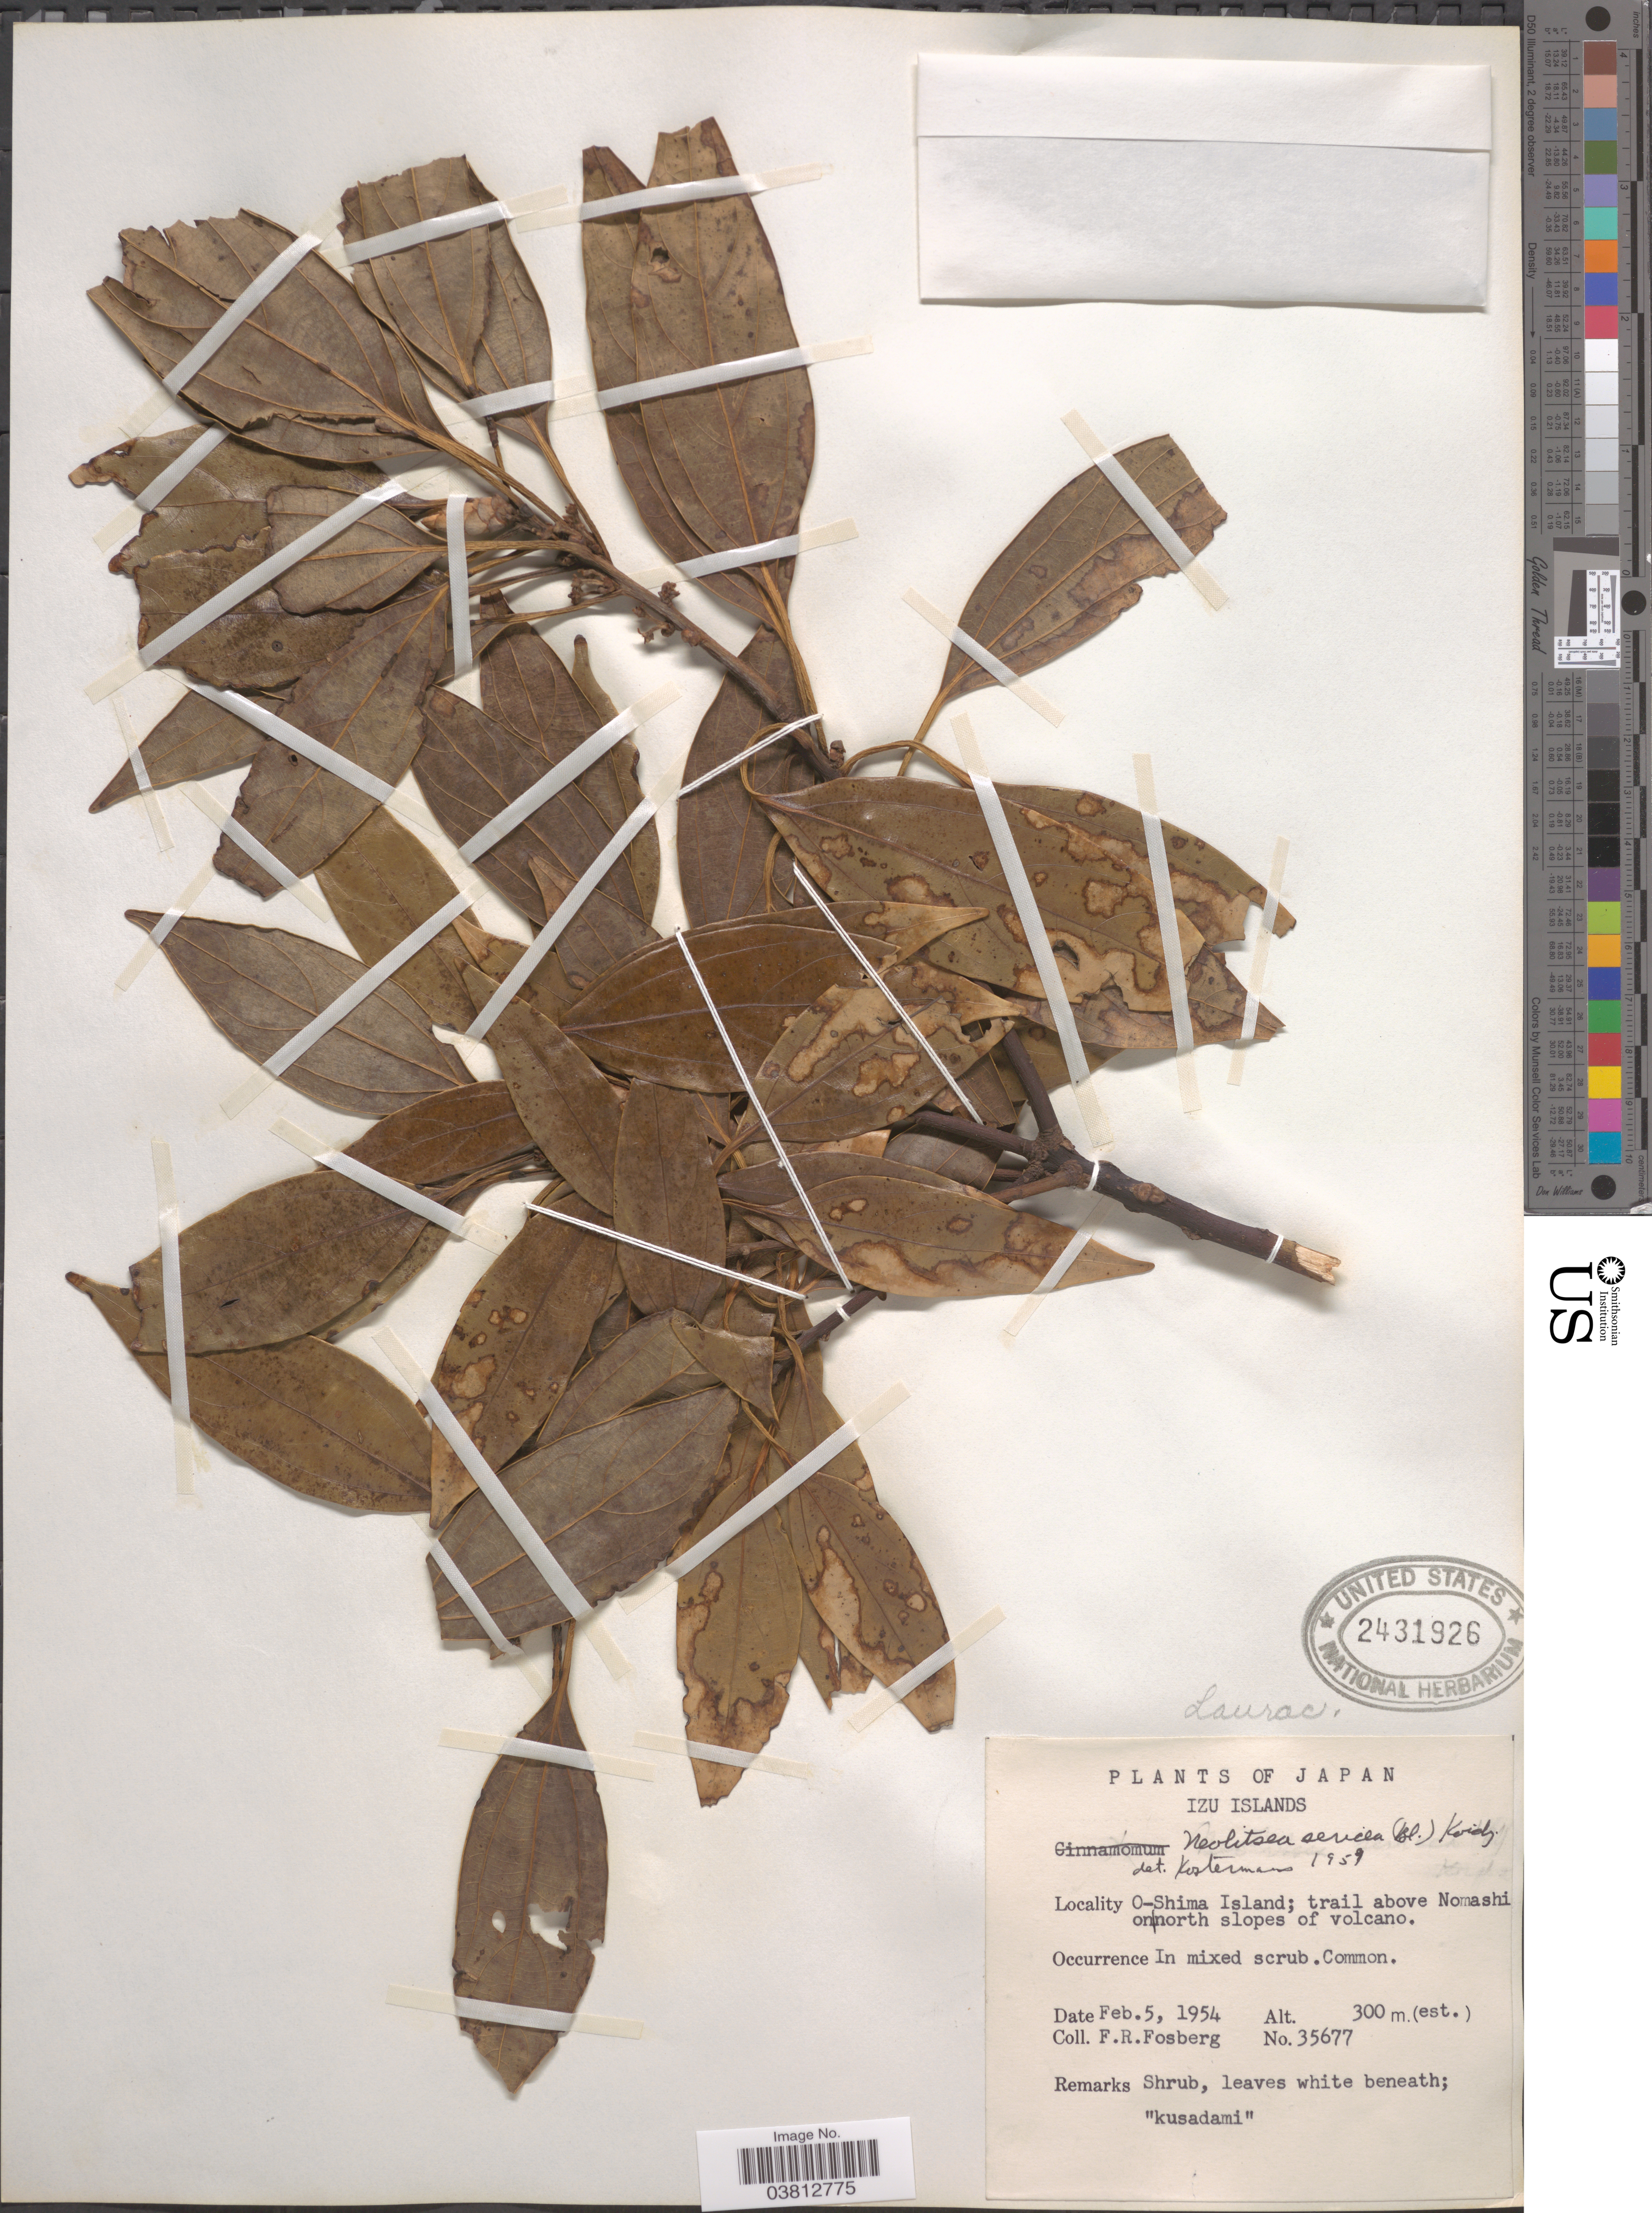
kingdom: Plantae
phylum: Tracheophyta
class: Magnoliopsida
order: Laurales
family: Lauraceae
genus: Neolitsea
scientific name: Neolitsea sericea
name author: (Blume) Koidz.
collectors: F. R. Fosberg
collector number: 35677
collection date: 1954-02-05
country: Japan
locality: Izu Islands. O-Shima Island; trail above Nomashi on north slopes of volcano.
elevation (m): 300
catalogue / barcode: US 2431926